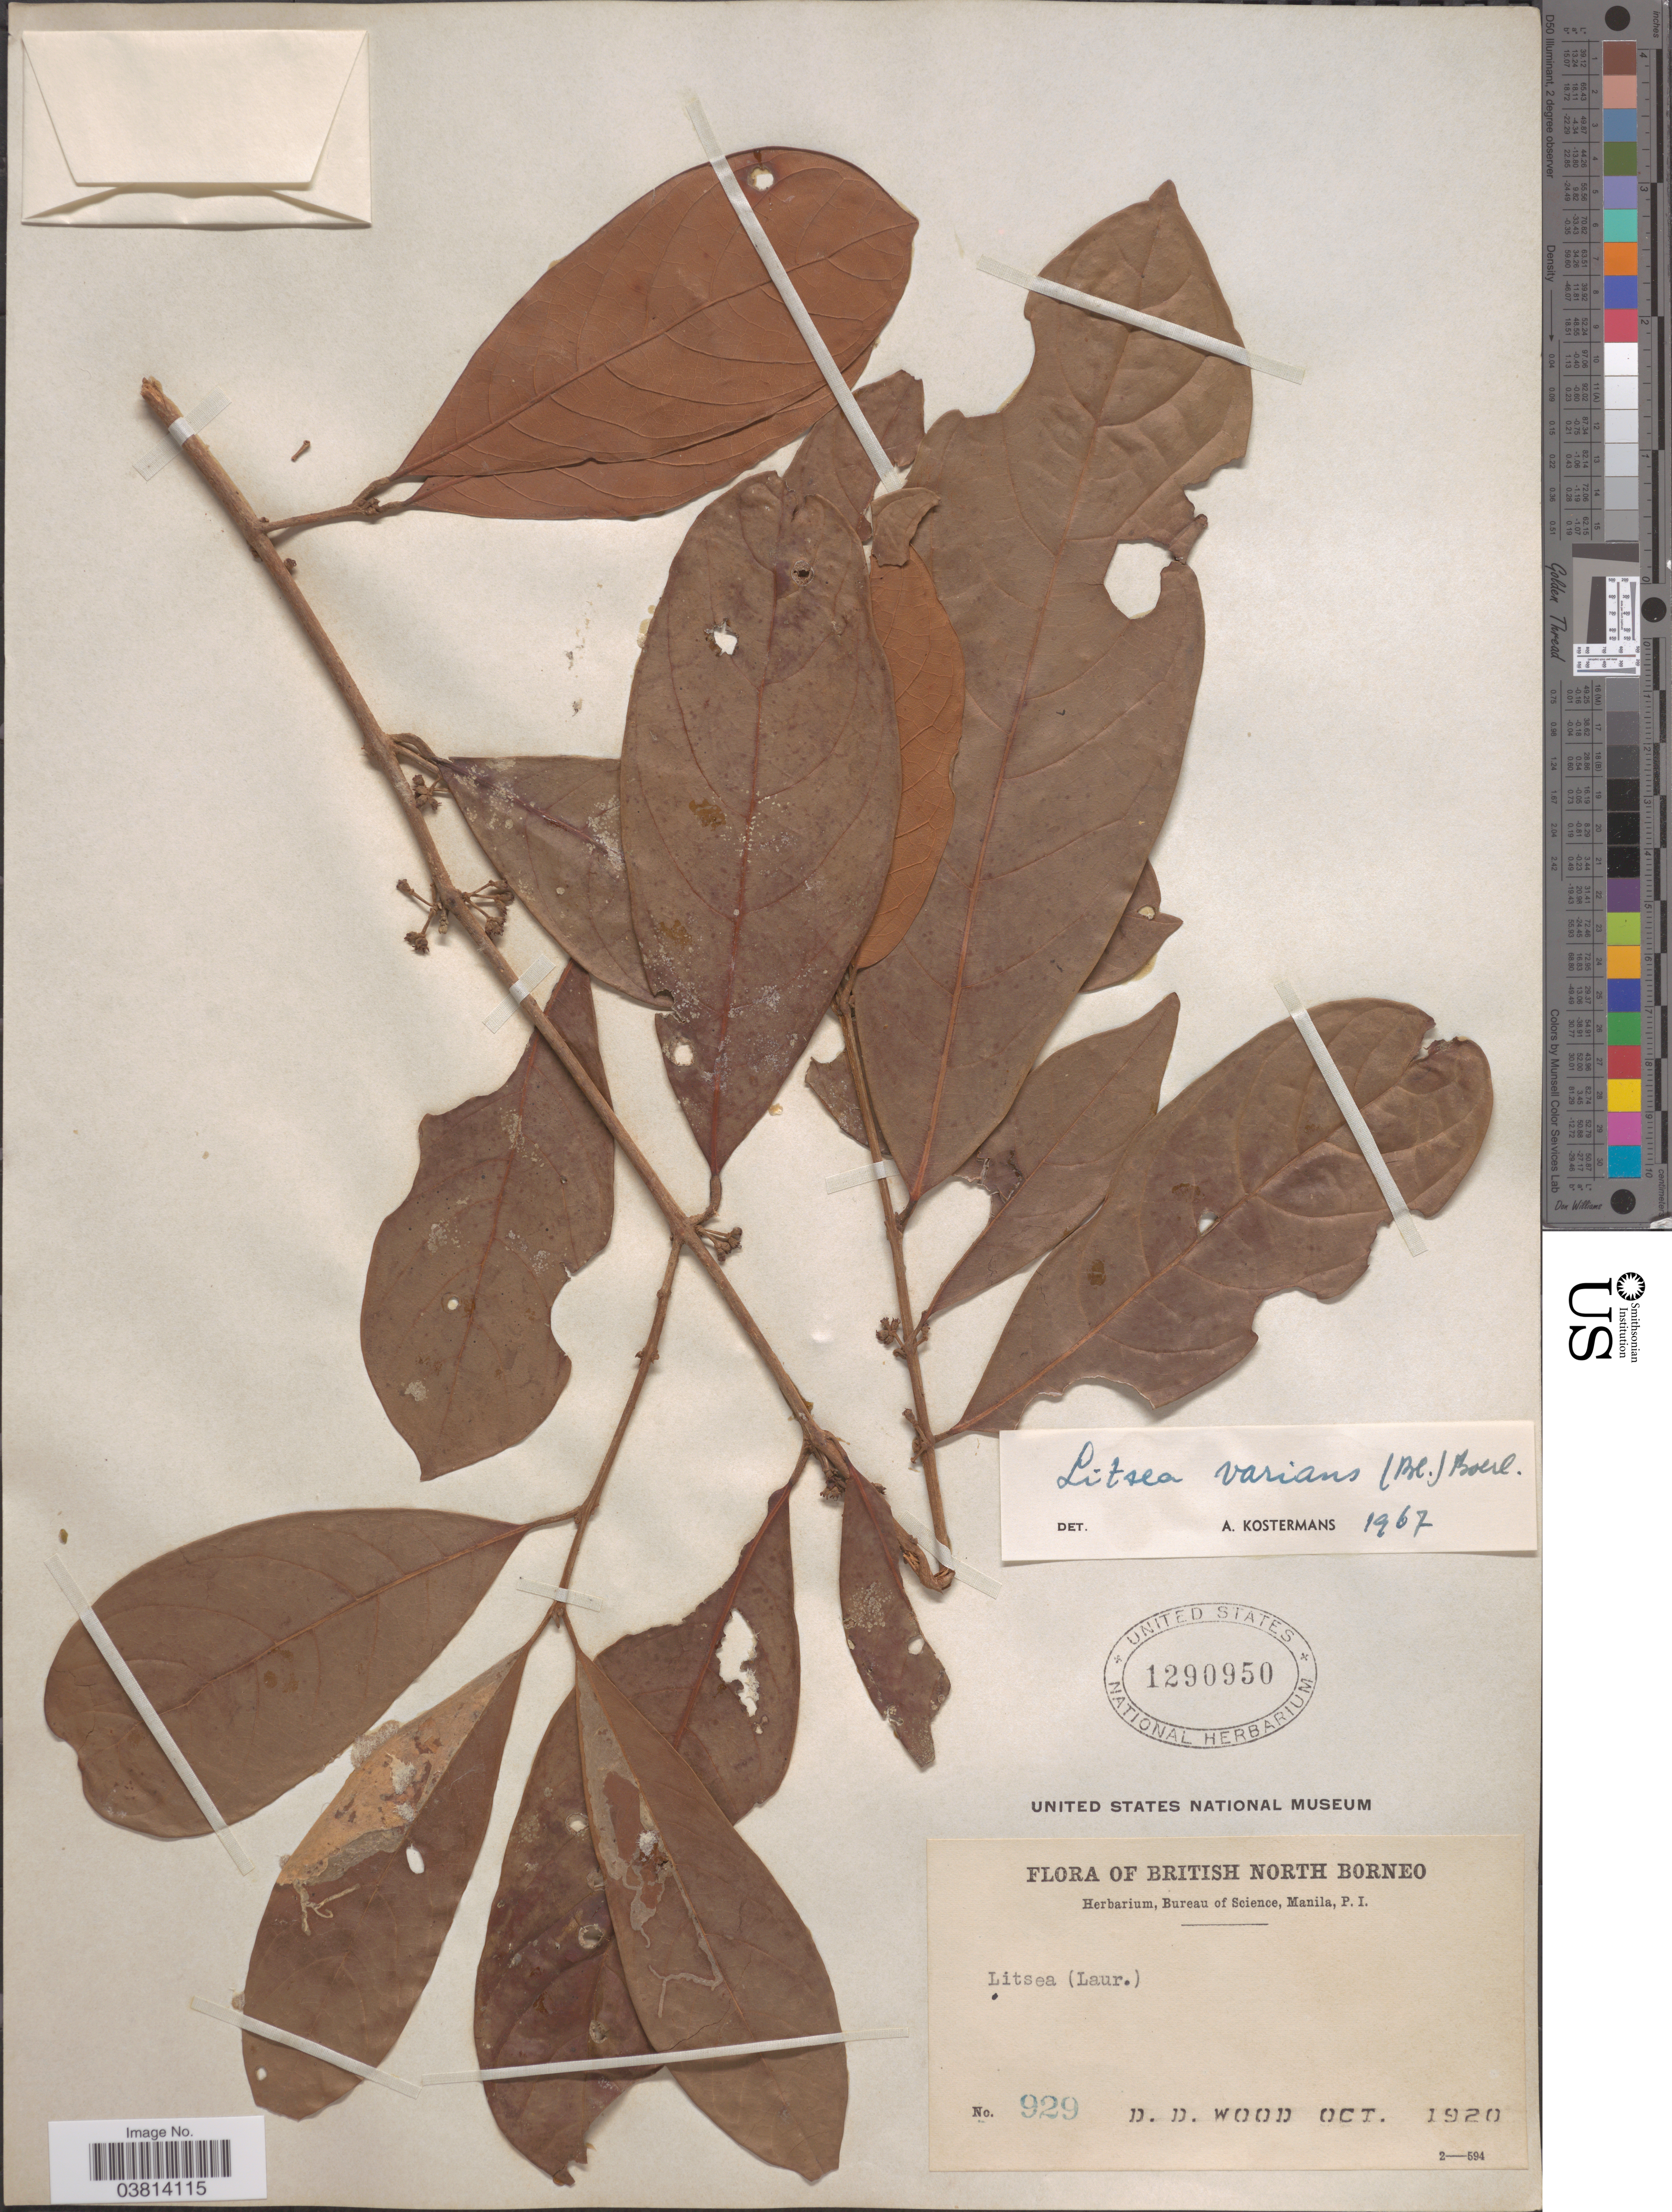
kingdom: Plantae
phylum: Tracheophyta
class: Magnoliopsida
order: Laurales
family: Lauraceae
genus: Litsea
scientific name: Litsea varians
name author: (Blume) Boerl.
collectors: D. Wood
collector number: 929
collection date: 1920-10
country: Malaysia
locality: British North Borneo.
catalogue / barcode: US 1290950